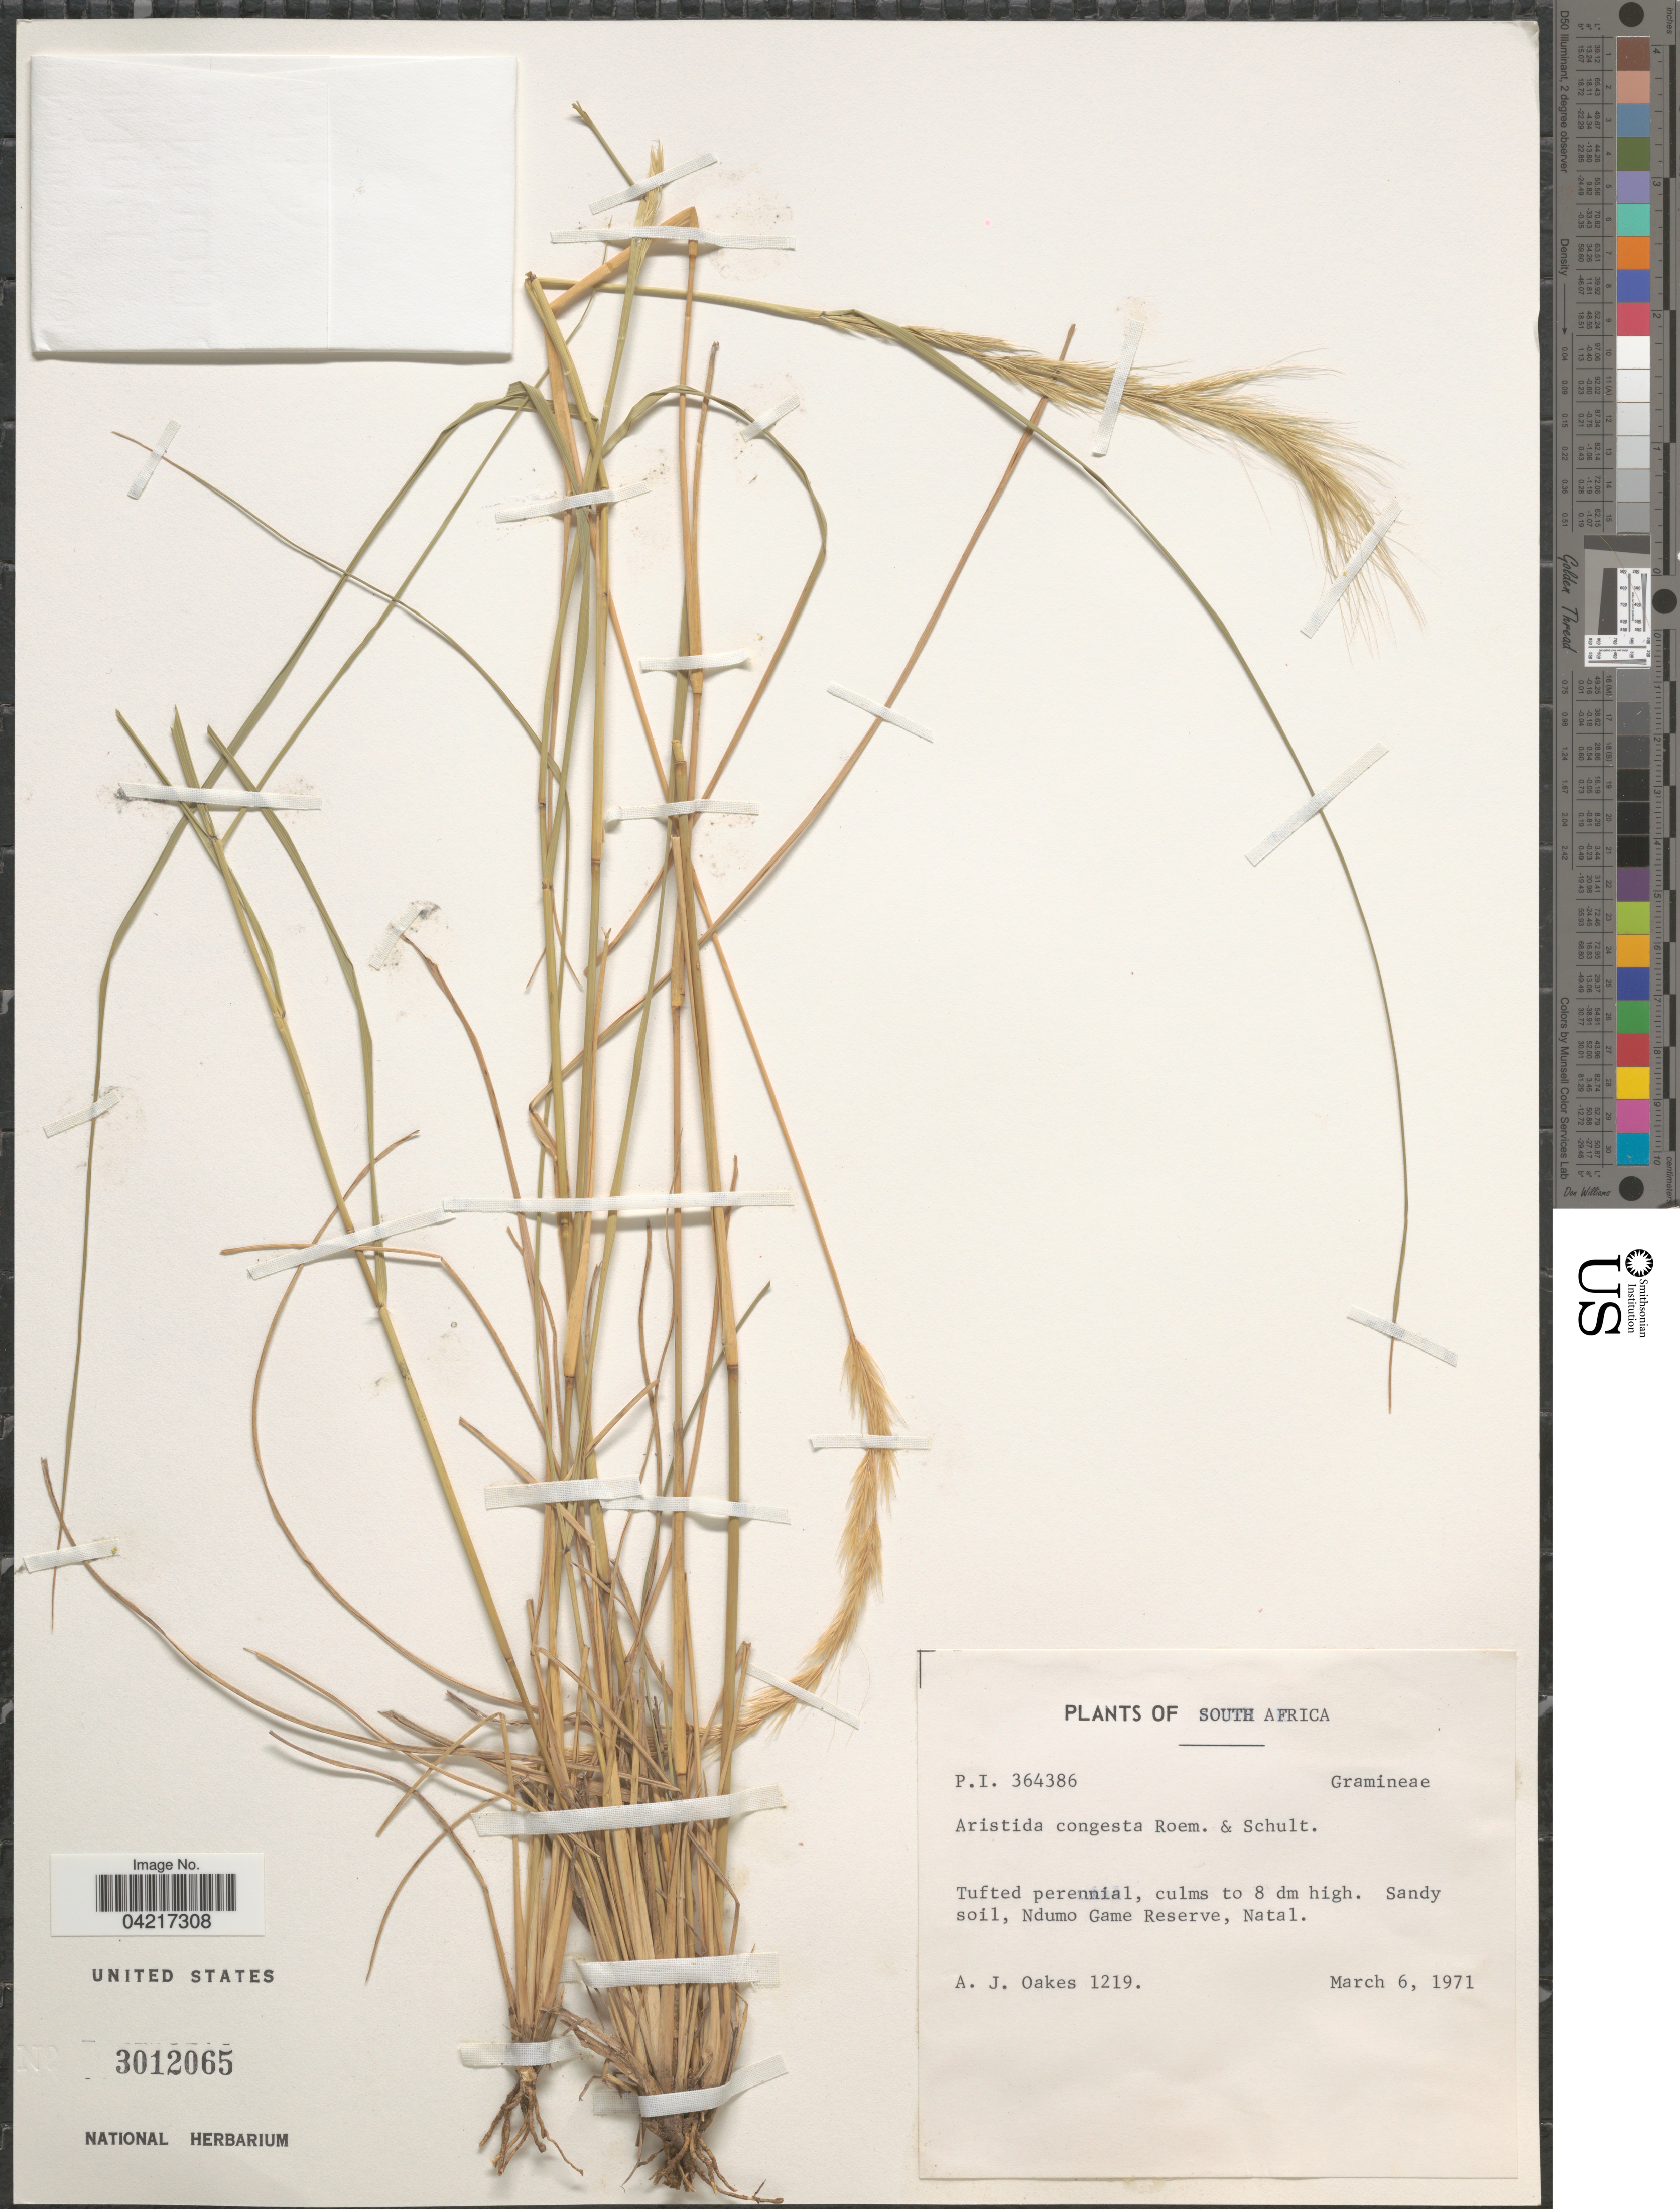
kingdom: Plantae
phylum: Tracheophyta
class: Liliopsida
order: Poales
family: Poaceae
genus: Aristida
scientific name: Aristida congesta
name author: Roem. & Schult.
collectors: A. Oakes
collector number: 1219/364386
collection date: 1971-03-06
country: South Africa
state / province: KwaZulu-Natal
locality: Sandy soil, Ndumo Game Reserve, Natal.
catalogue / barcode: US 3012065